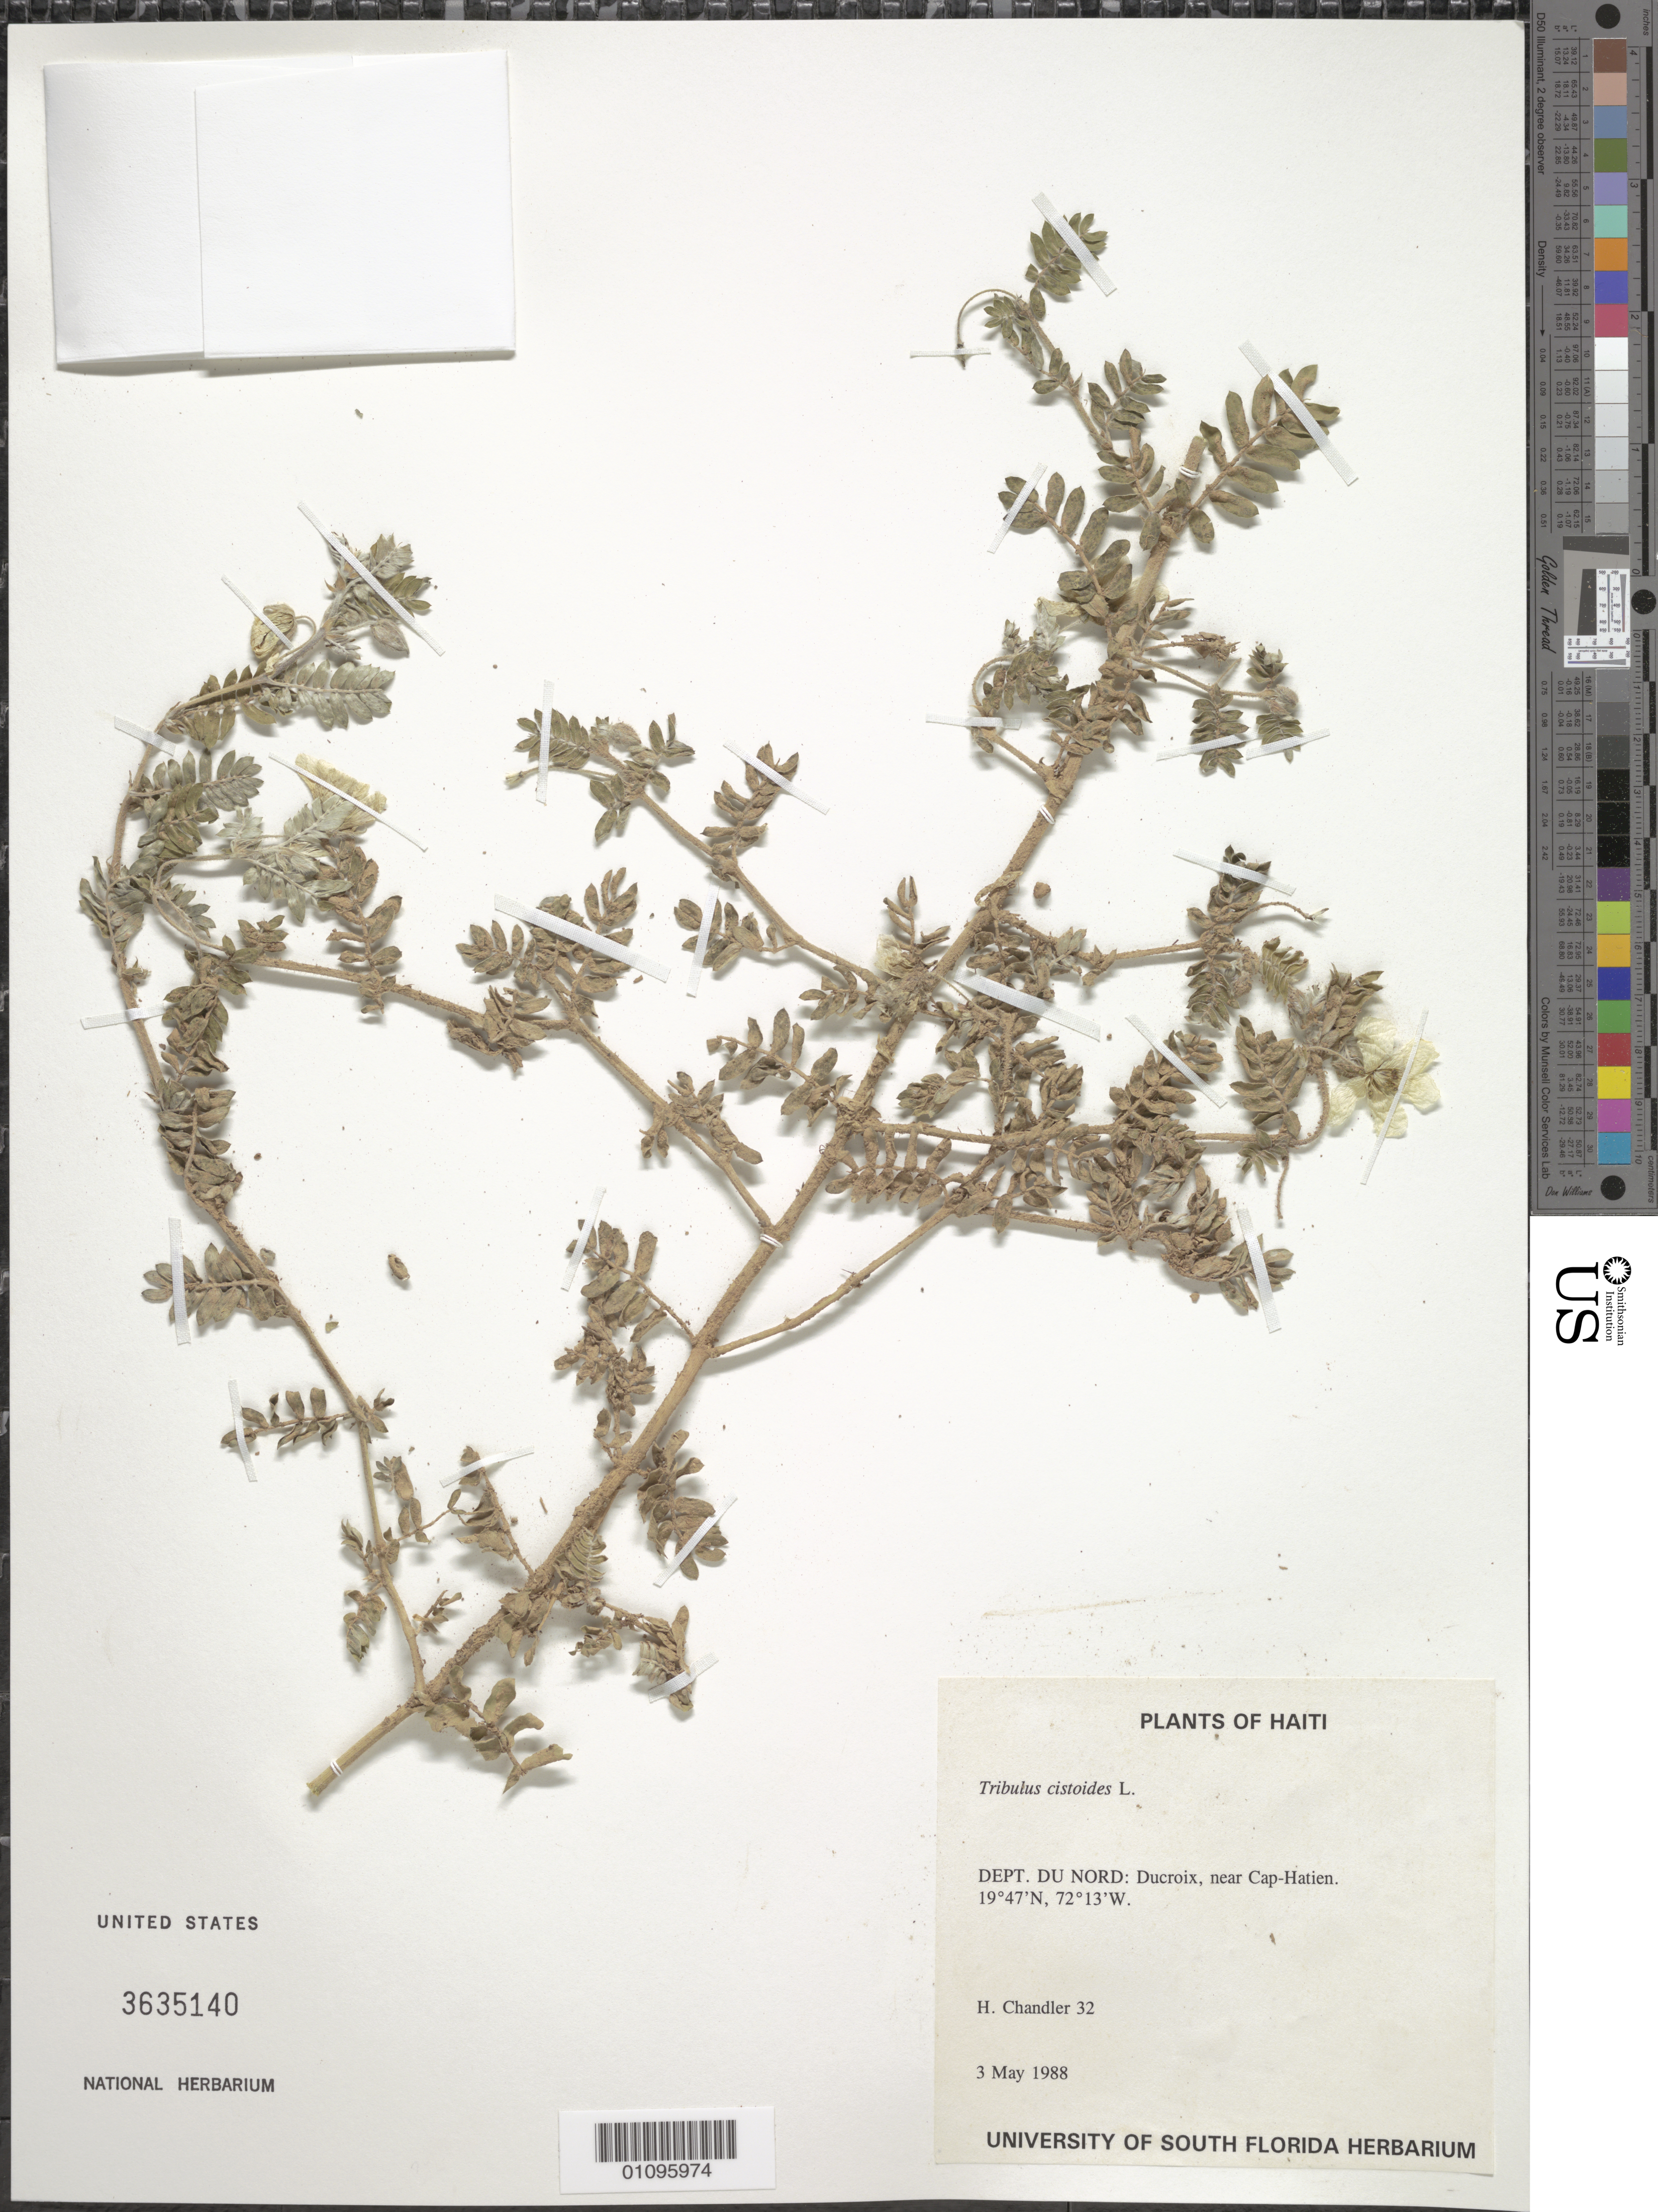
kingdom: Plantae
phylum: Tracheophyta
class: Magnoliopsida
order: Zygophyllales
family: Zygophyllaceae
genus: Tribulus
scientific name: Tribulus cistoides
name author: L.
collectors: H. Chandler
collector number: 32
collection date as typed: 03 May 1988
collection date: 1988-05-03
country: Haiti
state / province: Nord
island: Hispaniola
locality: Ducroix, near Cap-Hatien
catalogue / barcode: US 3635140